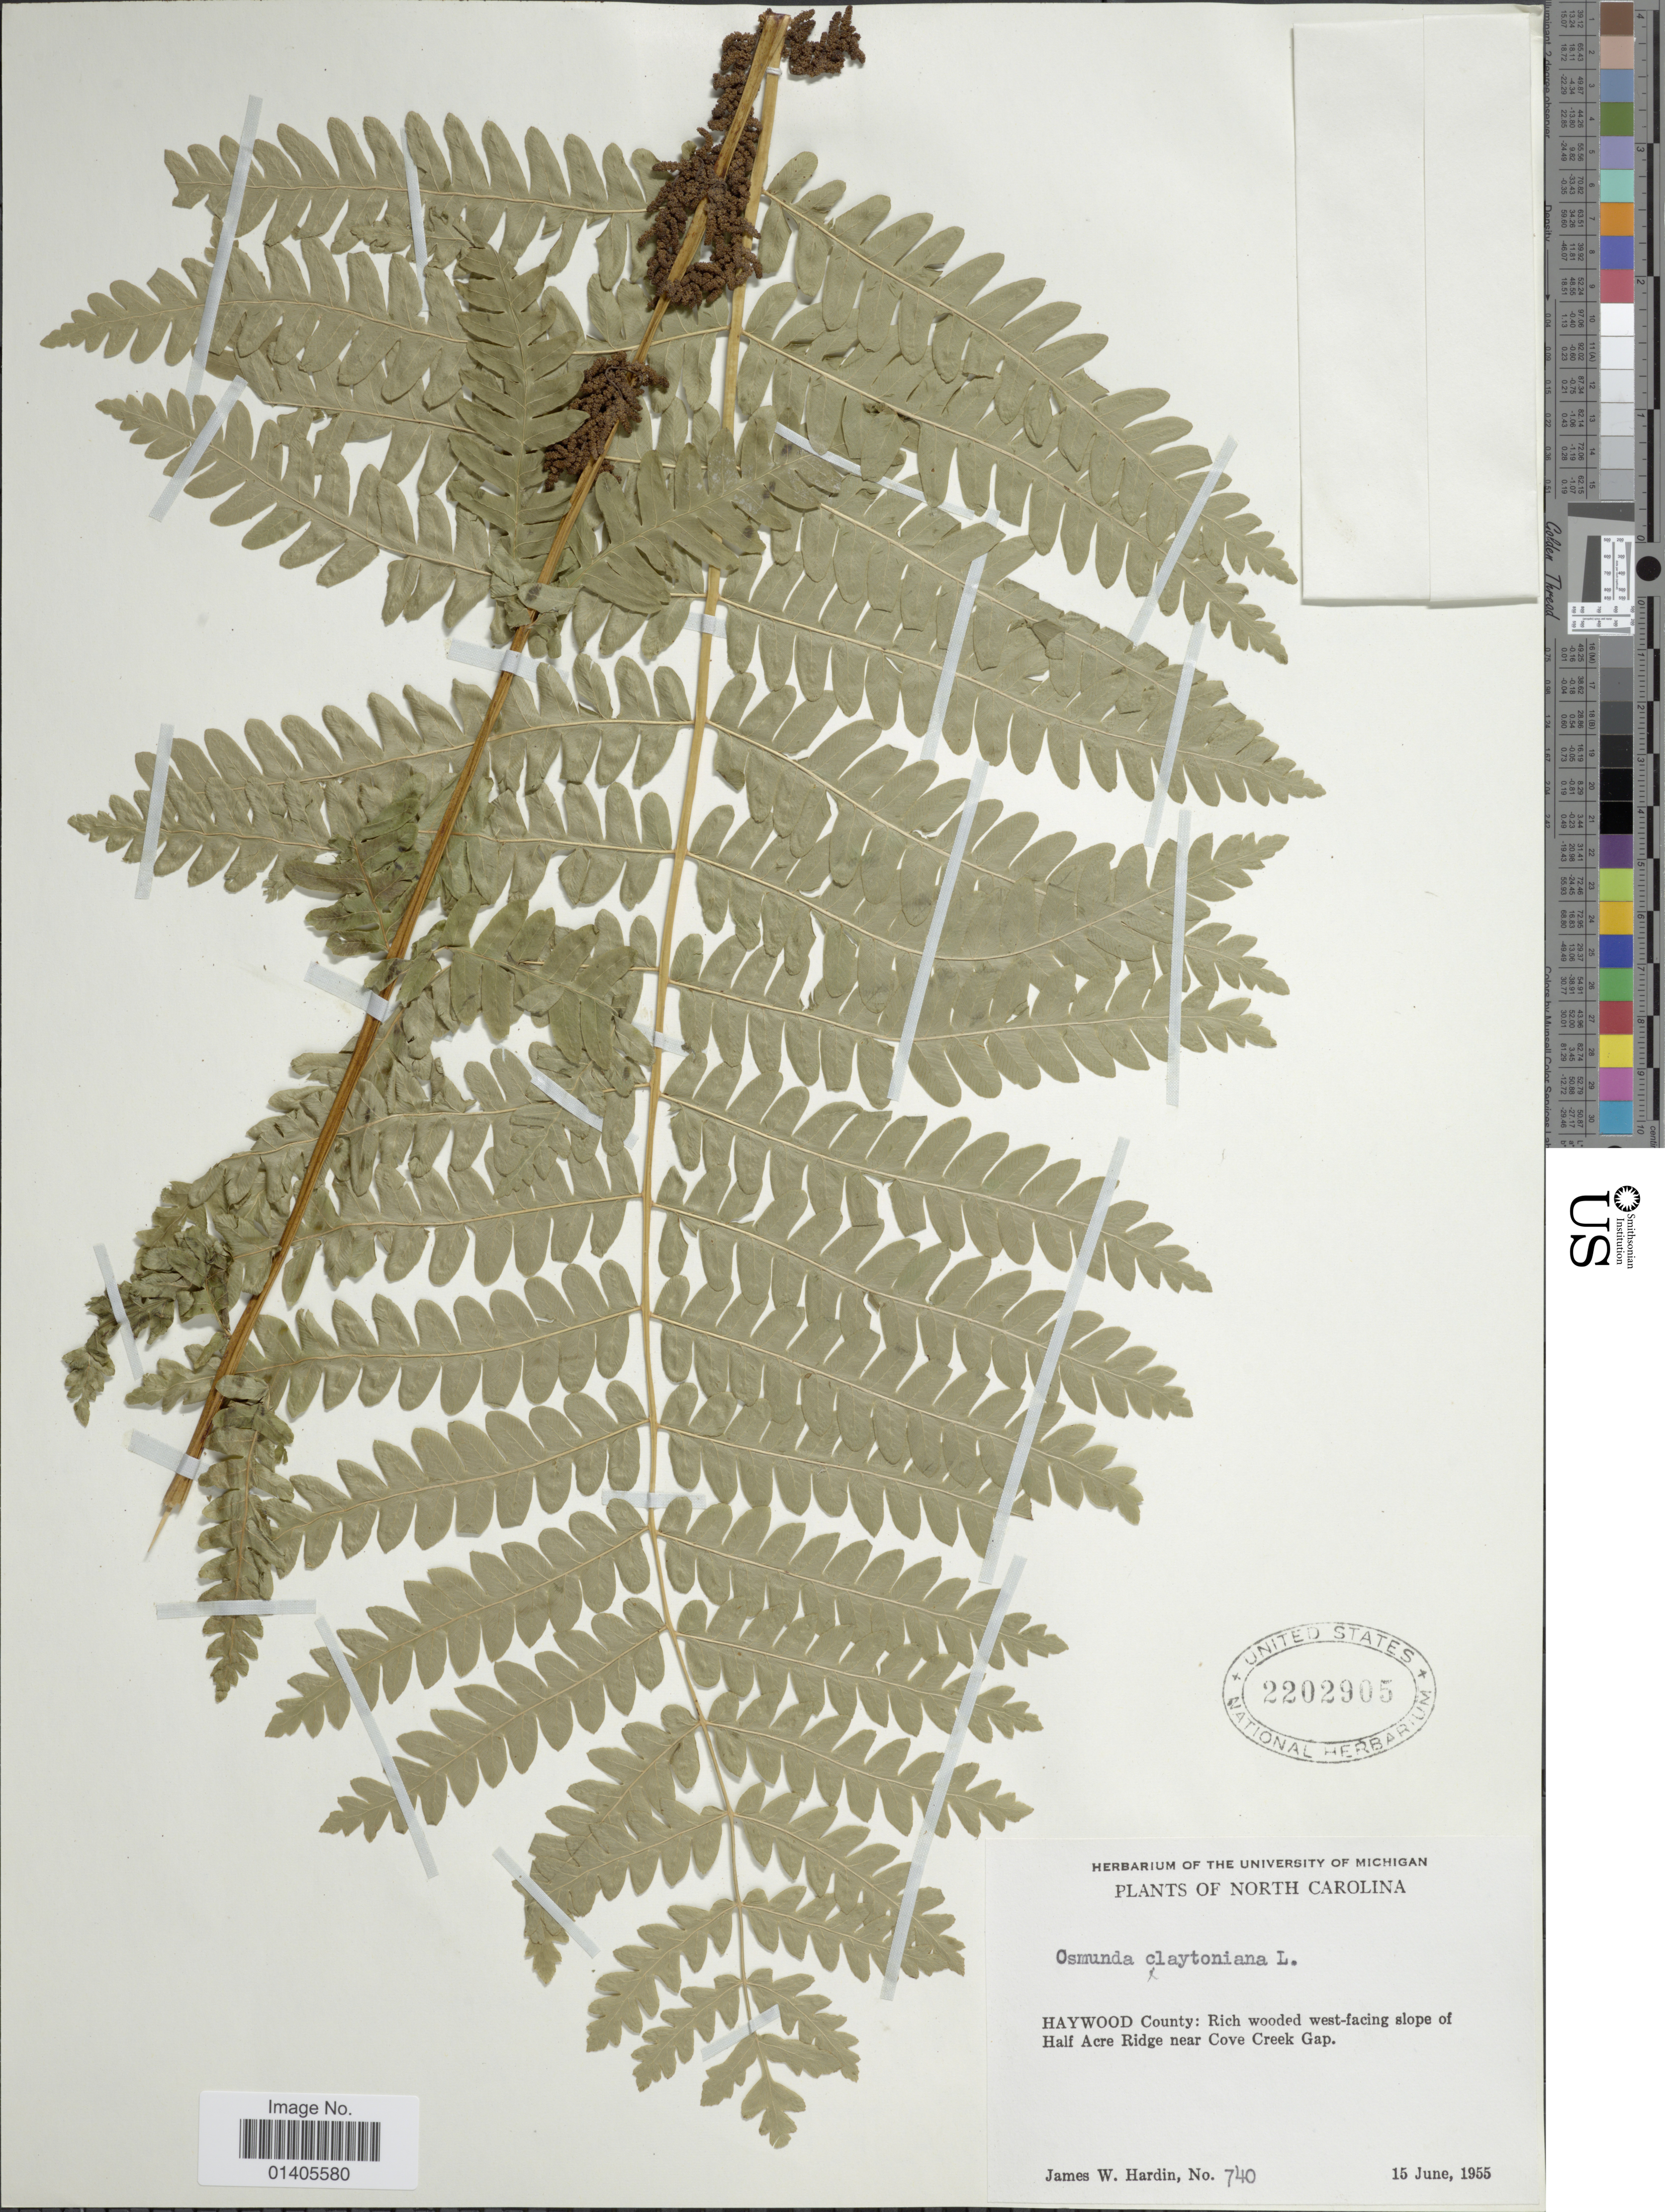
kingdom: Plantae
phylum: Tracheophyta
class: Polypodiopsida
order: Osmundales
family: Osmundaceae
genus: Osmunda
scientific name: Osmunda claytoniana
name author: (L.) Tagawa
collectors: J. W. Hardin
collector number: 740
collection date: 1955-06-15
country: United States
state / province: North Carolina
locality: Haywood County: Rich wooded west-facing slope of Half Acre Ridge near Cove Creek Gap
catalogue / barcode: US 2202905